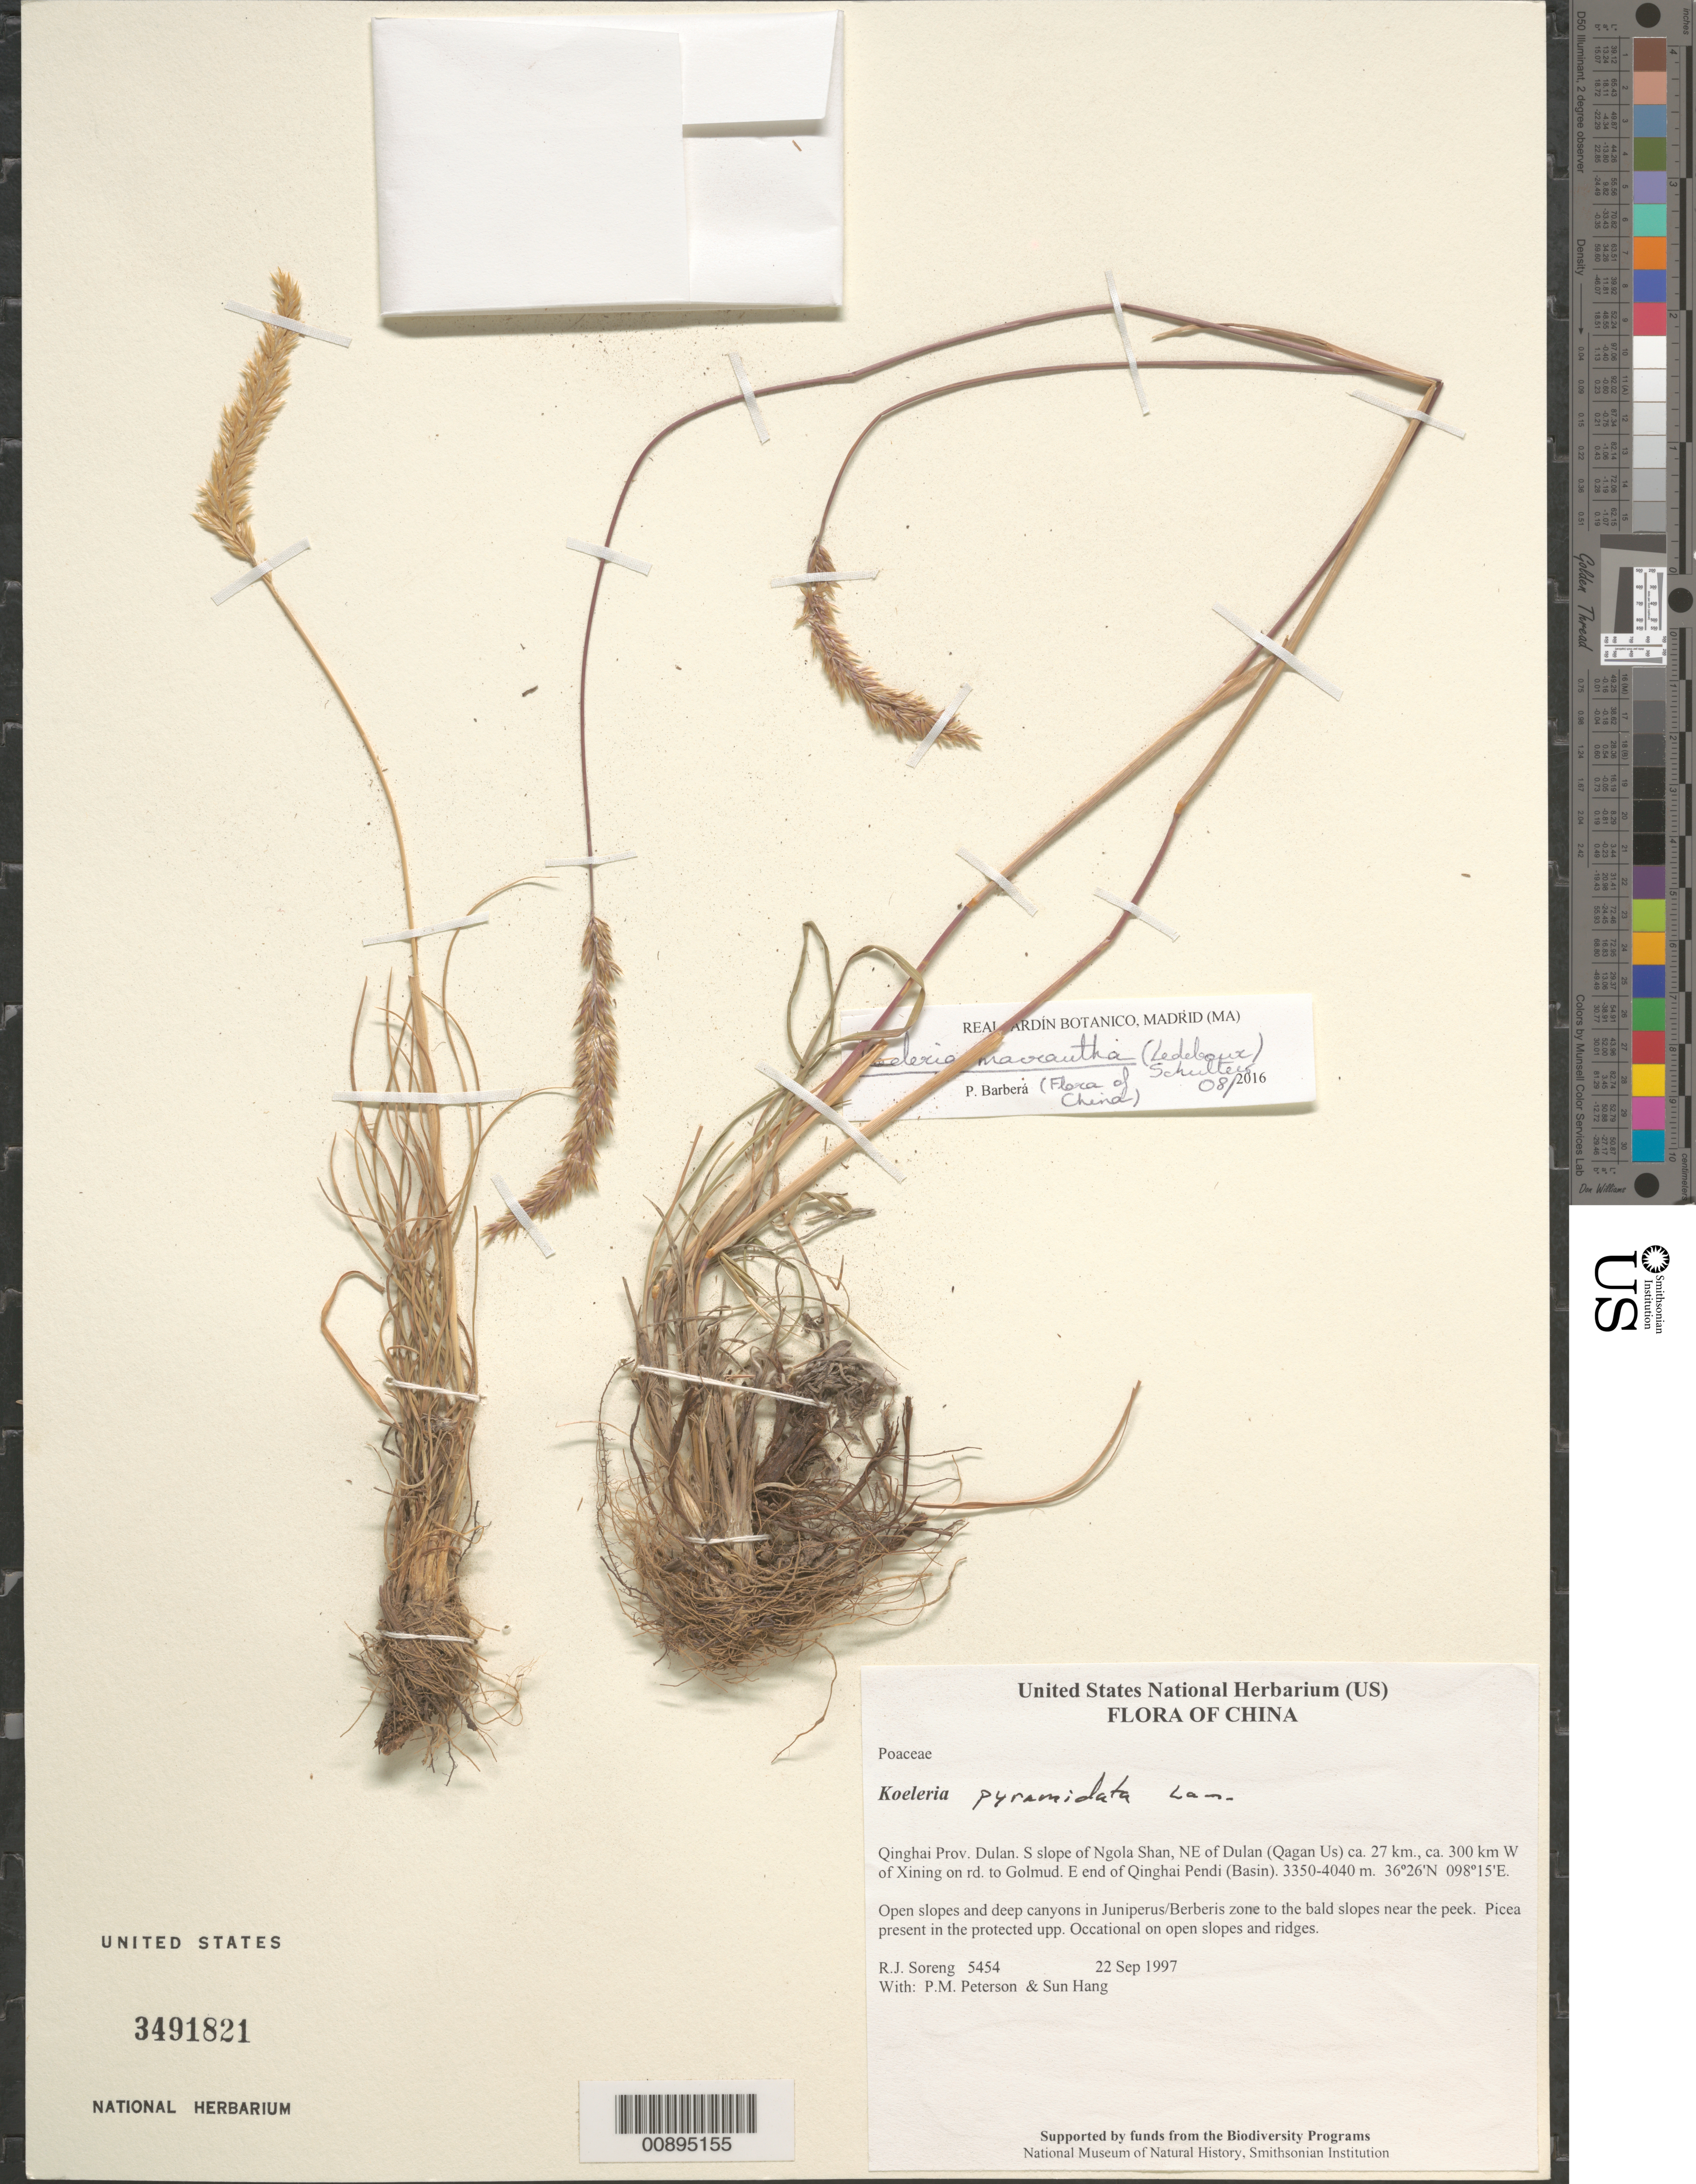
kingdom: Plantae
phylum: Tracheophyta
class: Liliopsida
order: Poales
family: Poaceae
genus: Koeleria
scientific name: Koeleria glauca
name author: (Spreng.) DC.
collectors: R. J. Soreng, P. M. Peterson & Sun Hang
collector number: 5454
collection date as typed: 22 Sep 1997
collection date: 1997-09-22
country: China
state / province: Qinghai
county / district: Dulan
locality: S slope of Ngola Shan, NE of Dulan (Qagan Us) ca. 27 km., ca. 300 km W of Xining on rd. to Golmud. E end of Qinghai Pendi (Basin).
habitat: Open slopes and deep canyons in Juniperus/Berberis zone to the bald slopes near the peek. Picea present in the protected upp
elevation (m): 3350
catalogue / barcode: US 3491821